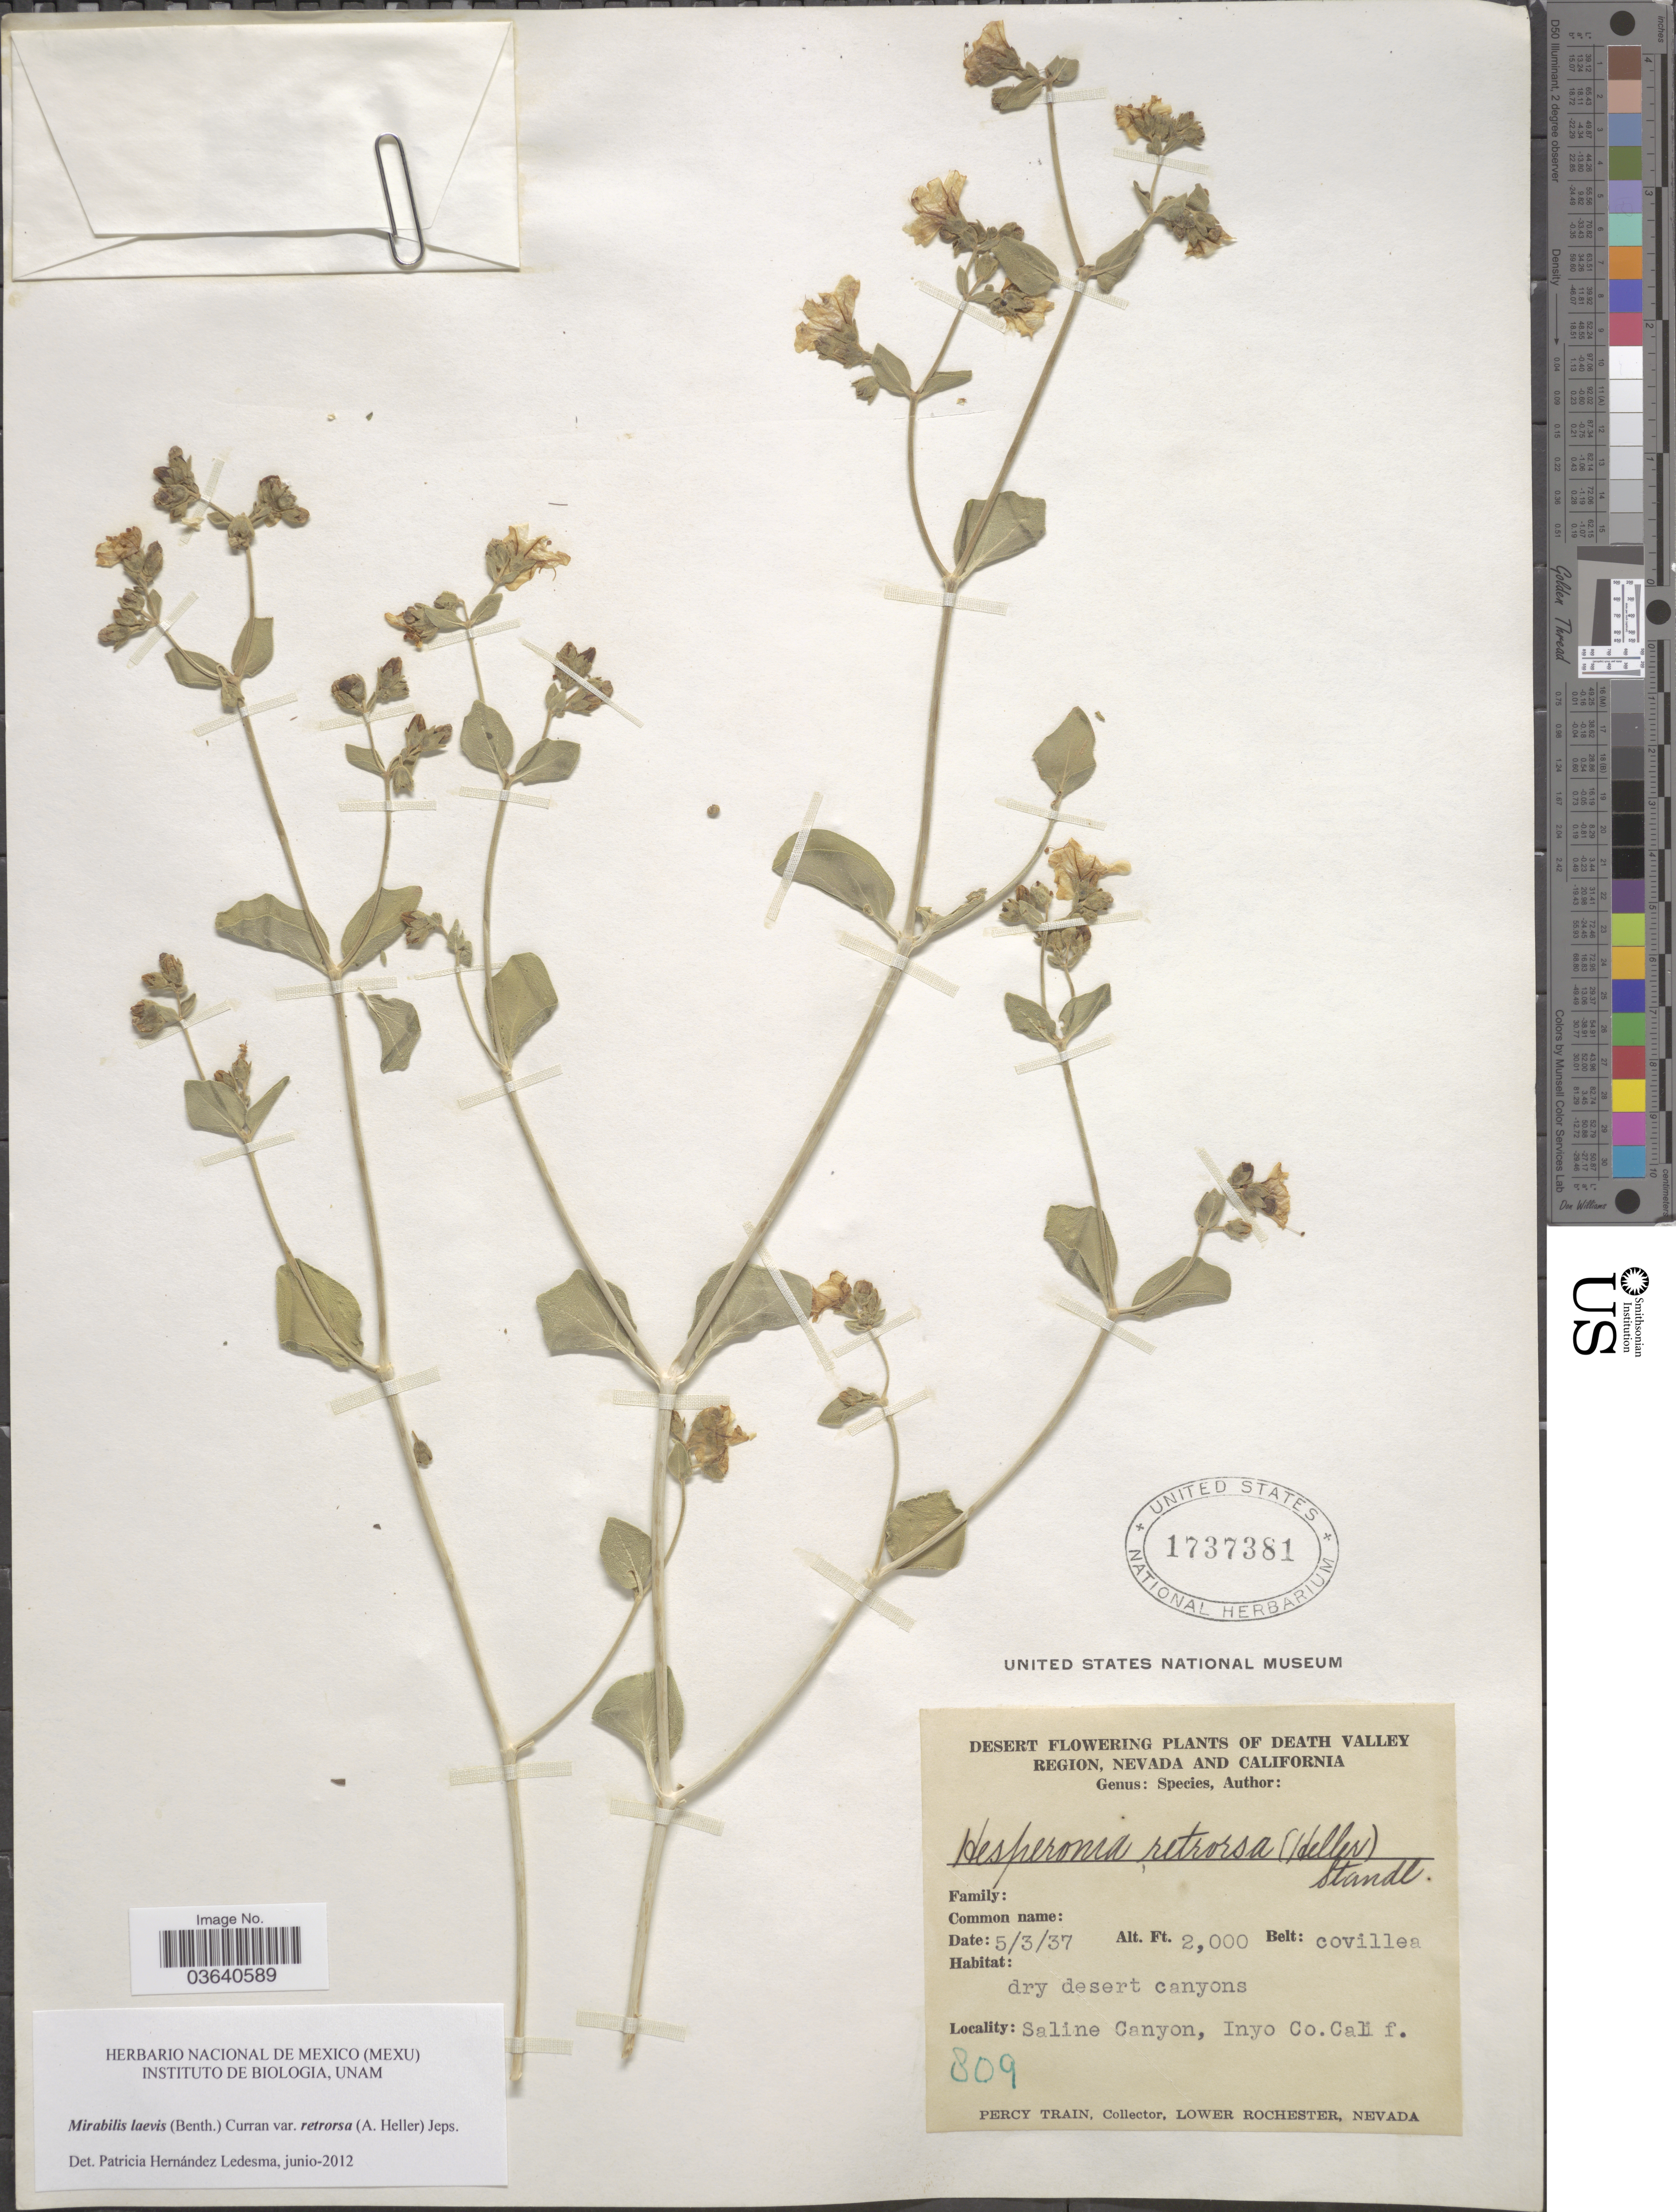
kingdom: Plantae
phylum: Tracheophyta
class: Magnoliopsida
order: Caryophyllales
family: Nyctaginaceae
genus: Mirabilis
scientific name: Mirabilis laevis var. retrorsa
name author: (A. Heller) Jeps.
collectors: P. Train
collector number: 809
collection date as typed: Transcribed d/m/y: 3/5/37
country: United States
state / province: California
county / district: Inyo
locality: Death Valley Region. Saline Canyon, Inyo Co.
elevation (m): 610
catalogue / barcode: US 1737381